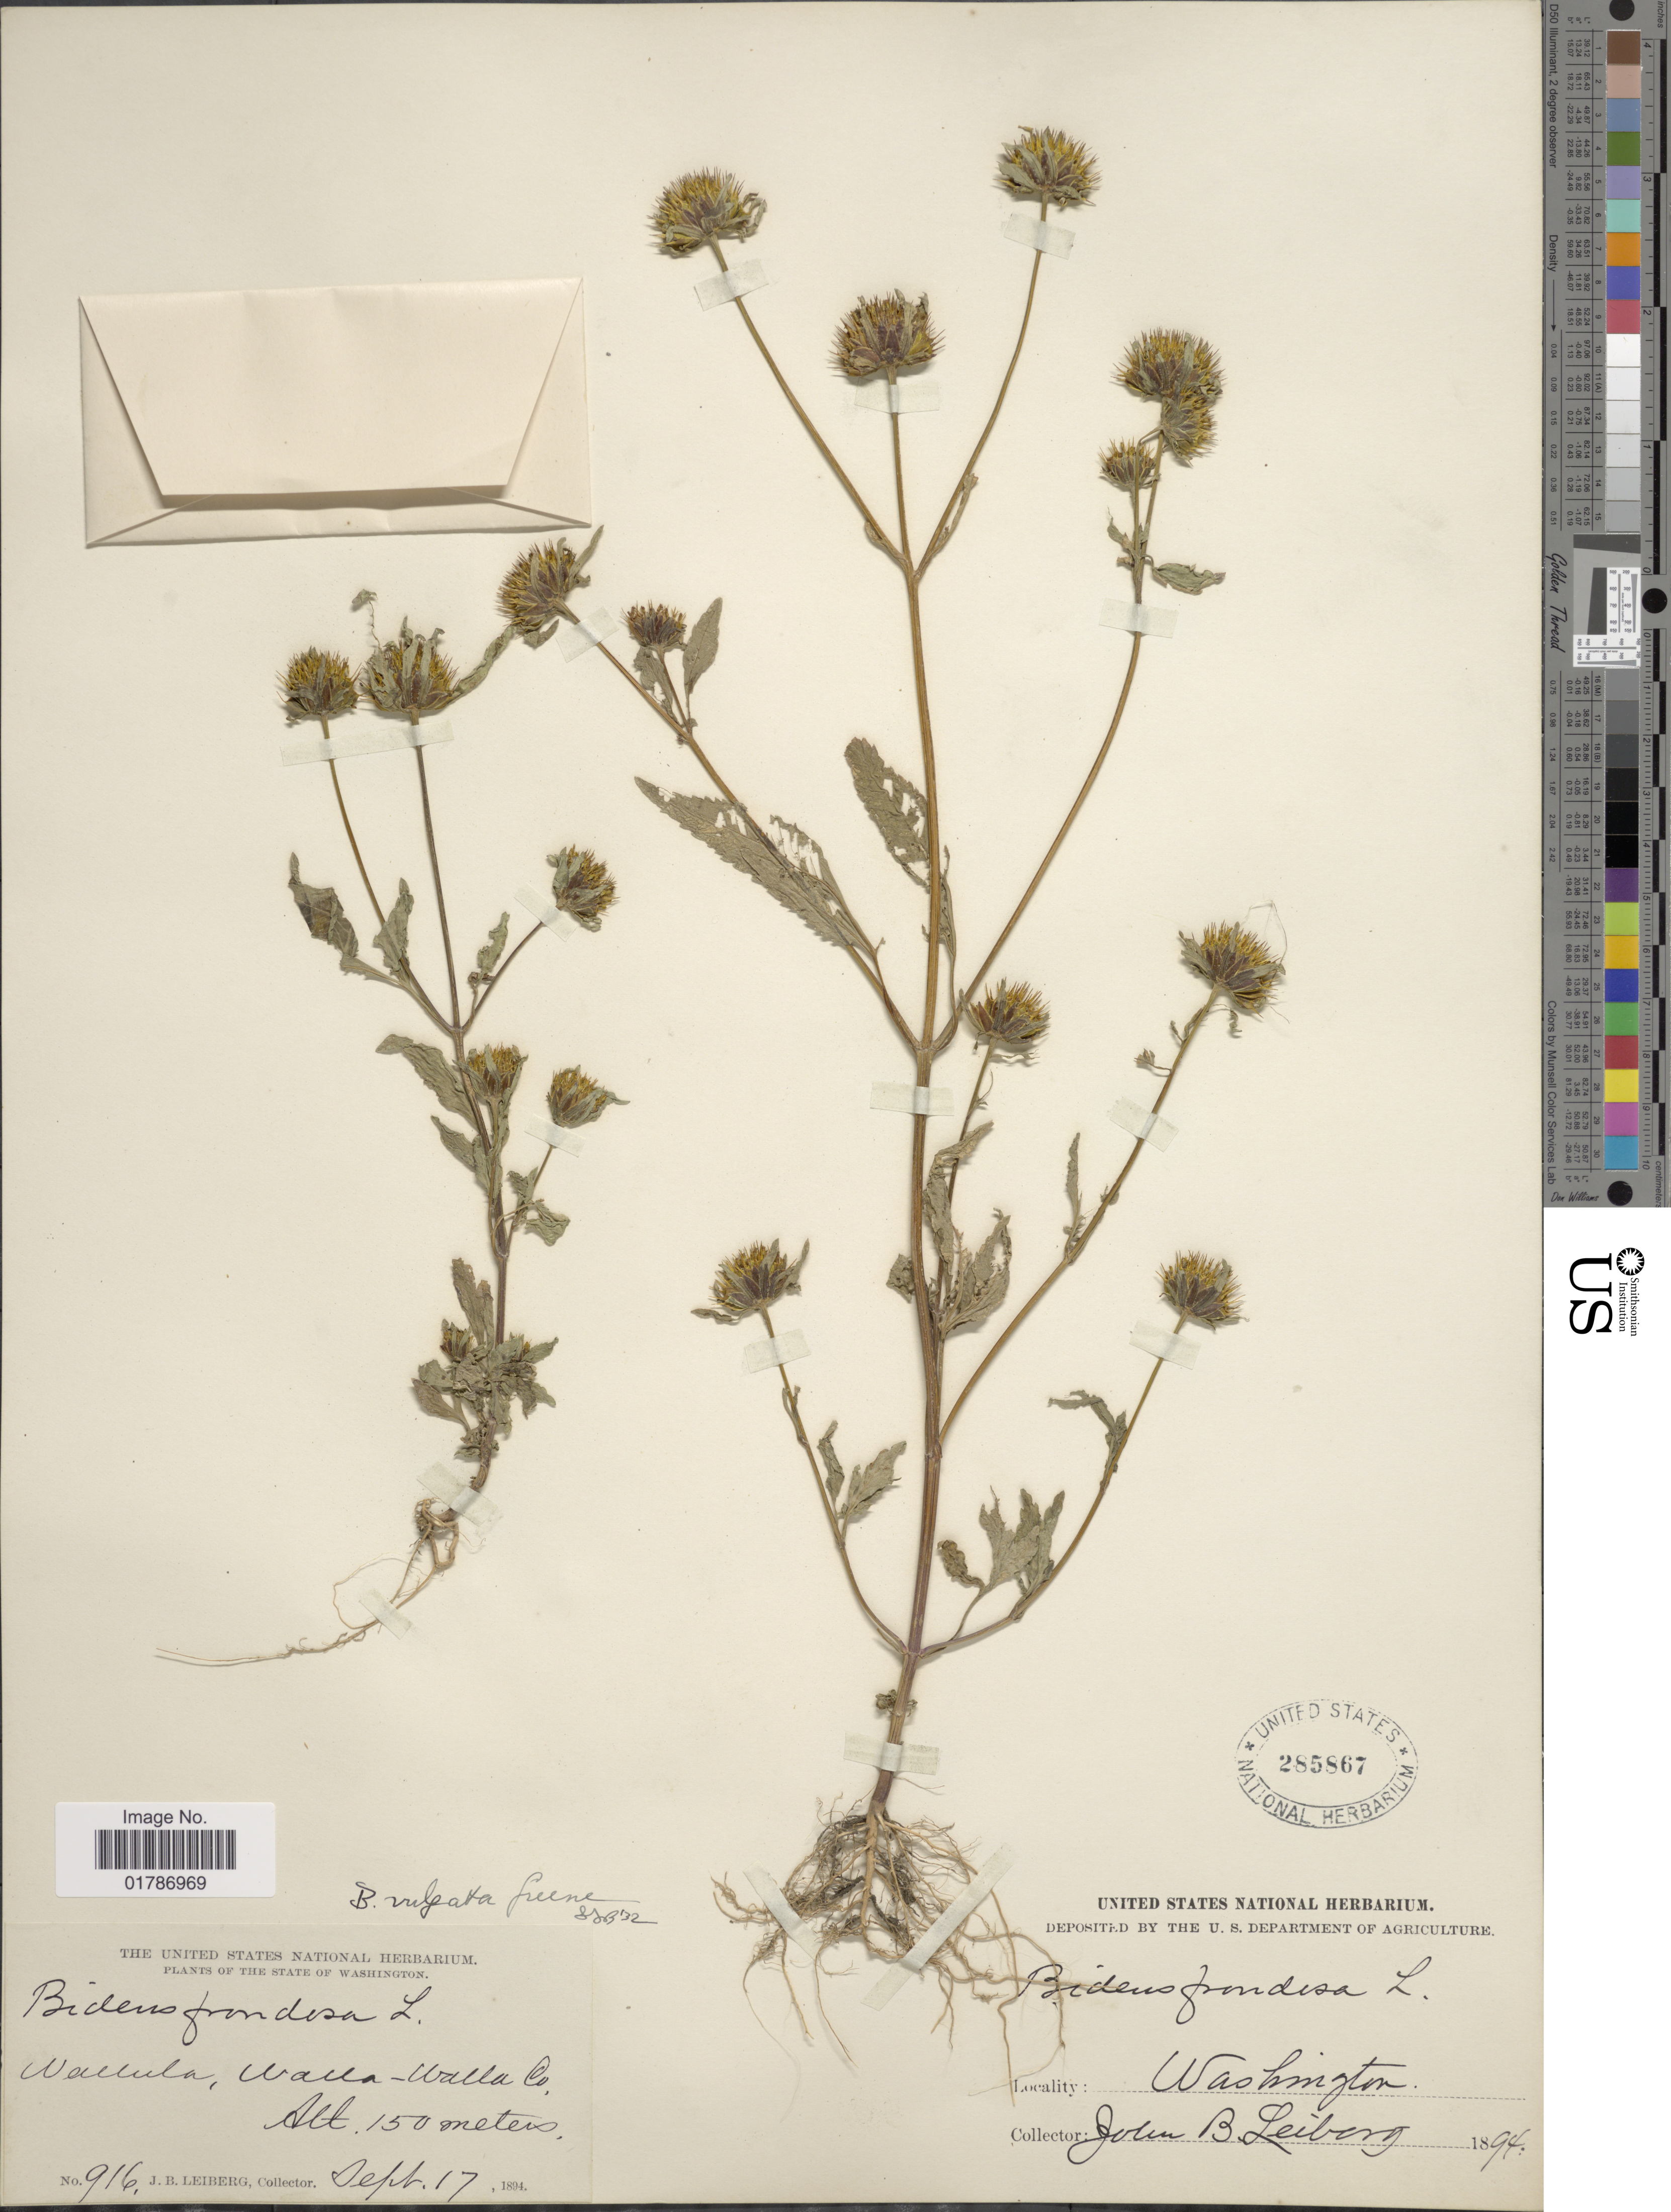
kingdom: Plantae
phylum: Tracheophyta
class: Magnoliopsida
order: Asterales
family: Asteraceae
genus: Bidens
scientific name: Bidens vulgata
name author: Greene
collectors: J. B. Leiberg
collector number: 916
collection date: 1894-09-17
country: United States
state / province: Washington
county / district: Walla Walla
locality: Wallula, Walla-Walla Co.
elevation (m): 150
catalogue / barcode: US 285867